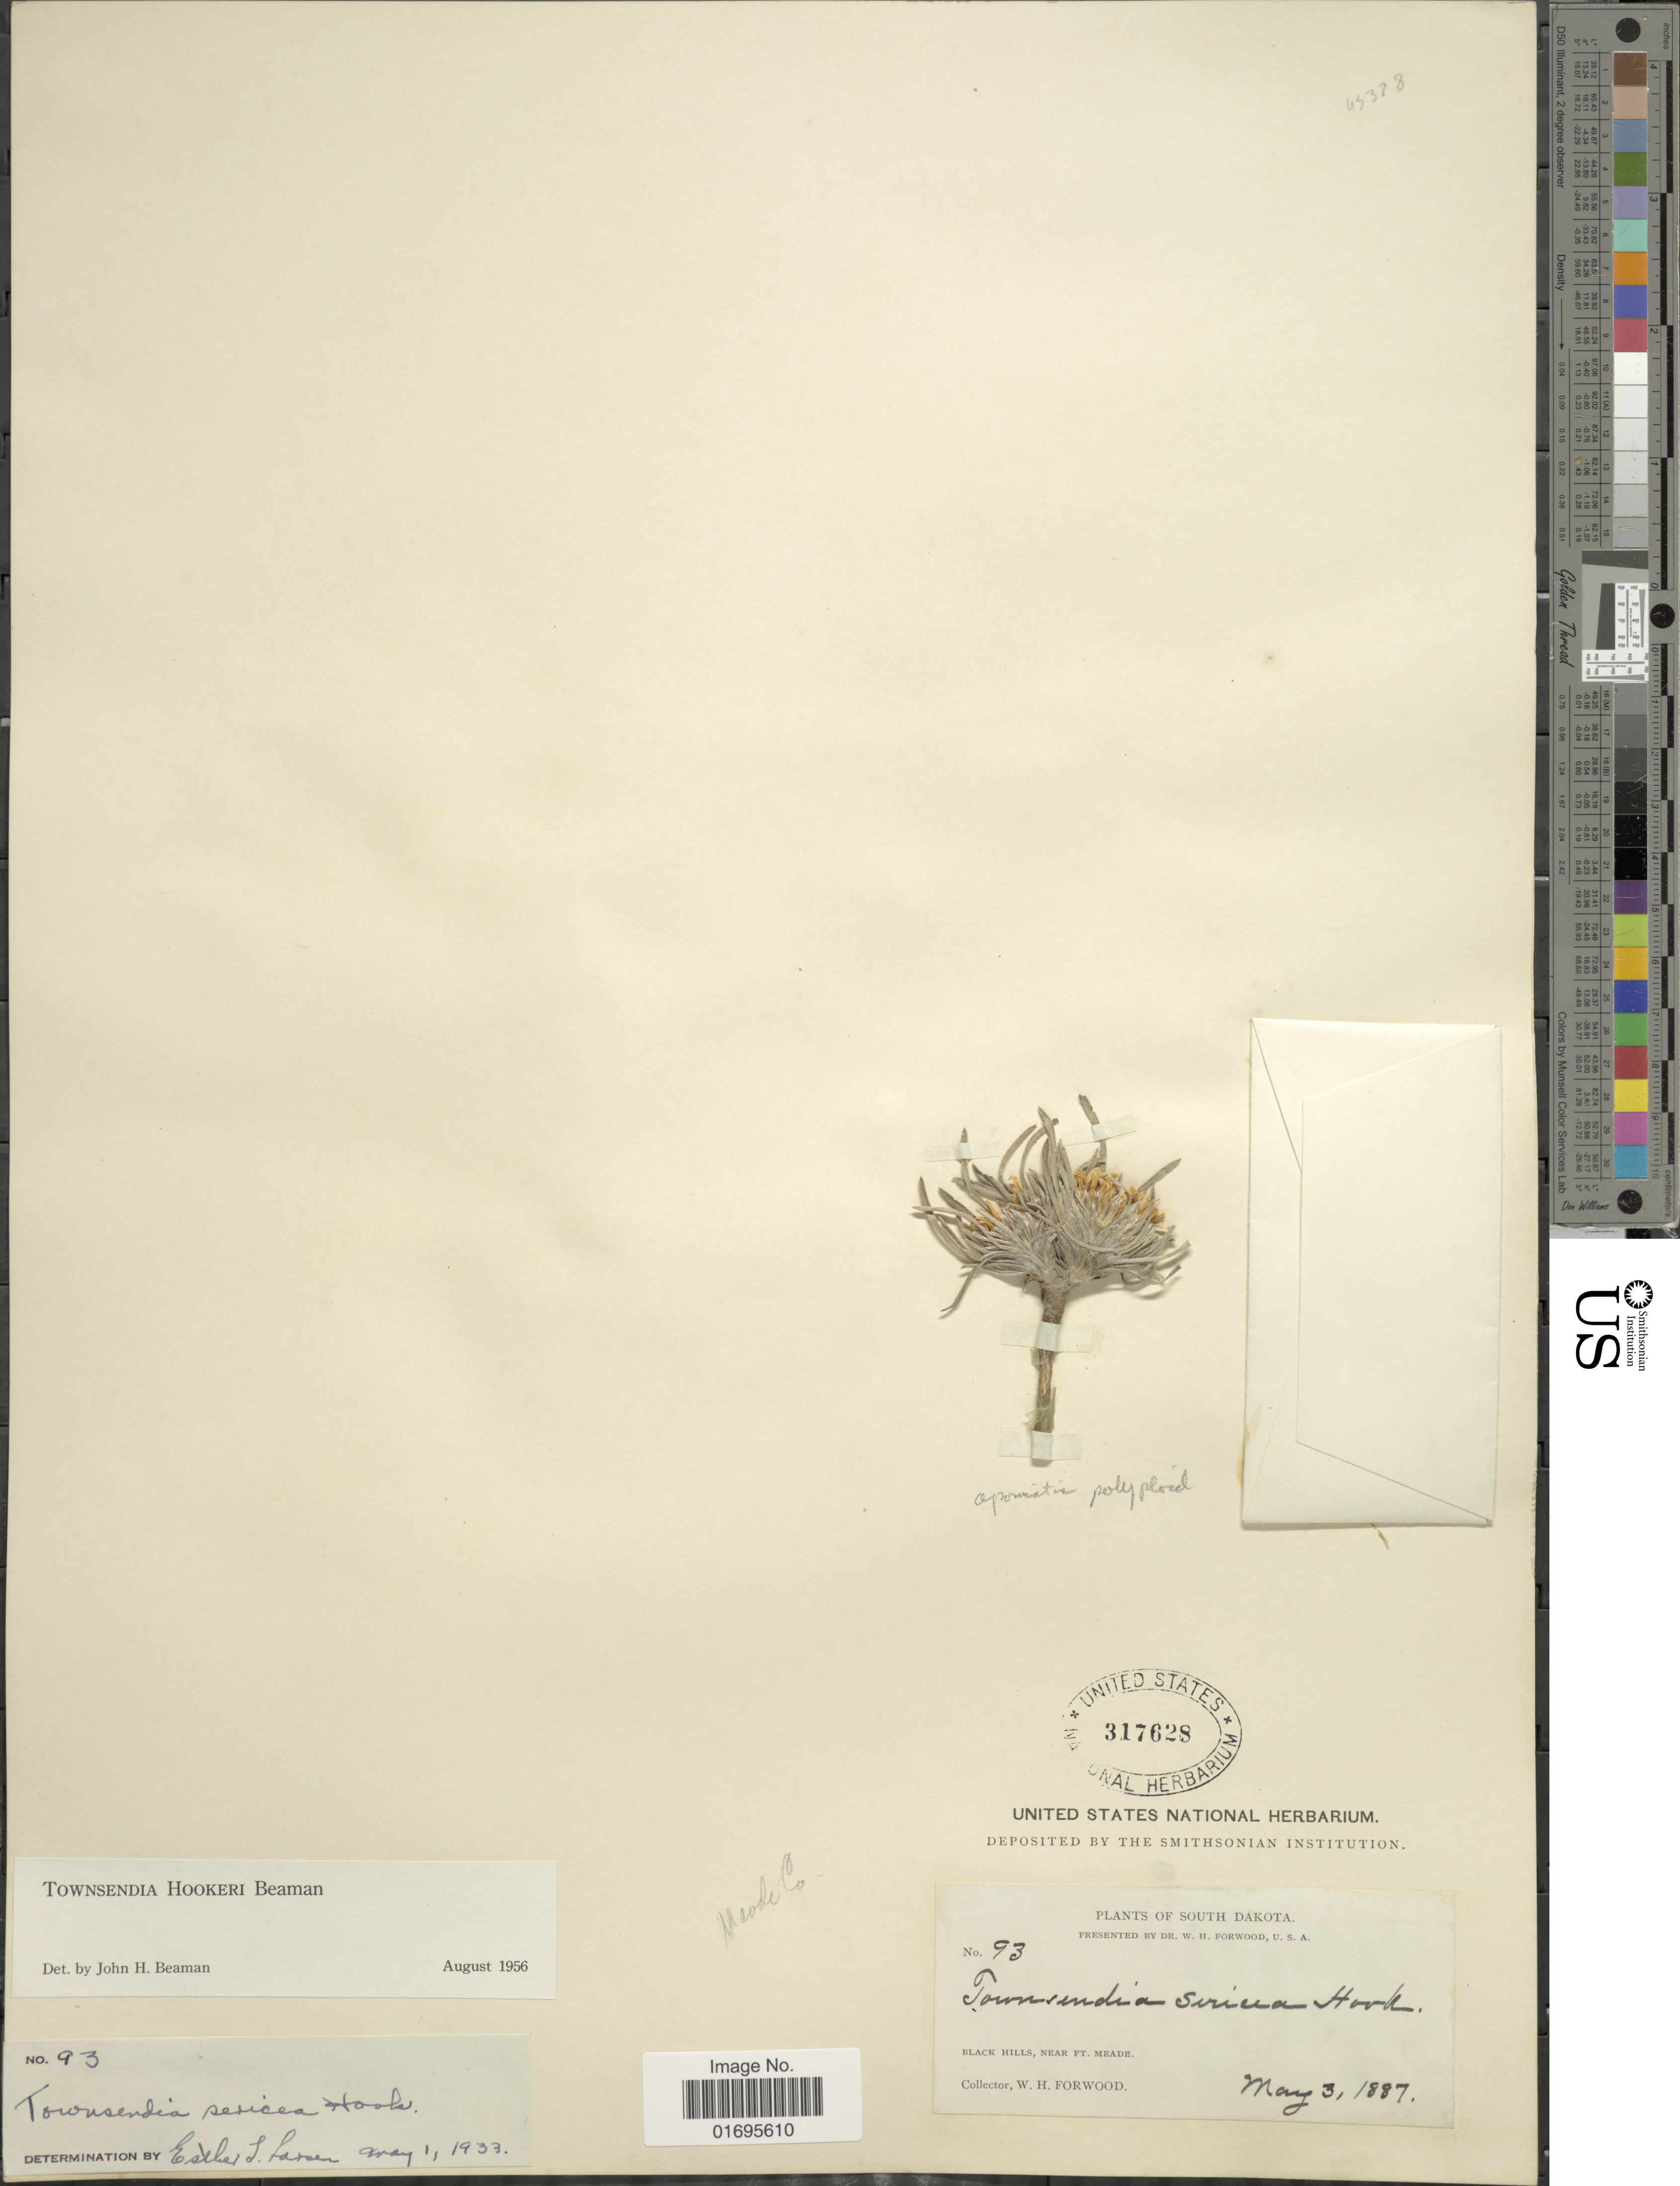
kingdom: Plantae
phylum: Tracheophyta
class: Magnoliopsida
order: Asterales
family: Asteraceae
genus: Townsendia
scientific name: Townsendia hookeri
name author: Beaman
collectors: W. Forwood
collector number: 93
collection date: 1887-05-03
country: United States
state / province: South Dakota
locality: Black Hills, near ft. Meade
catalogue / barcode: US 317628